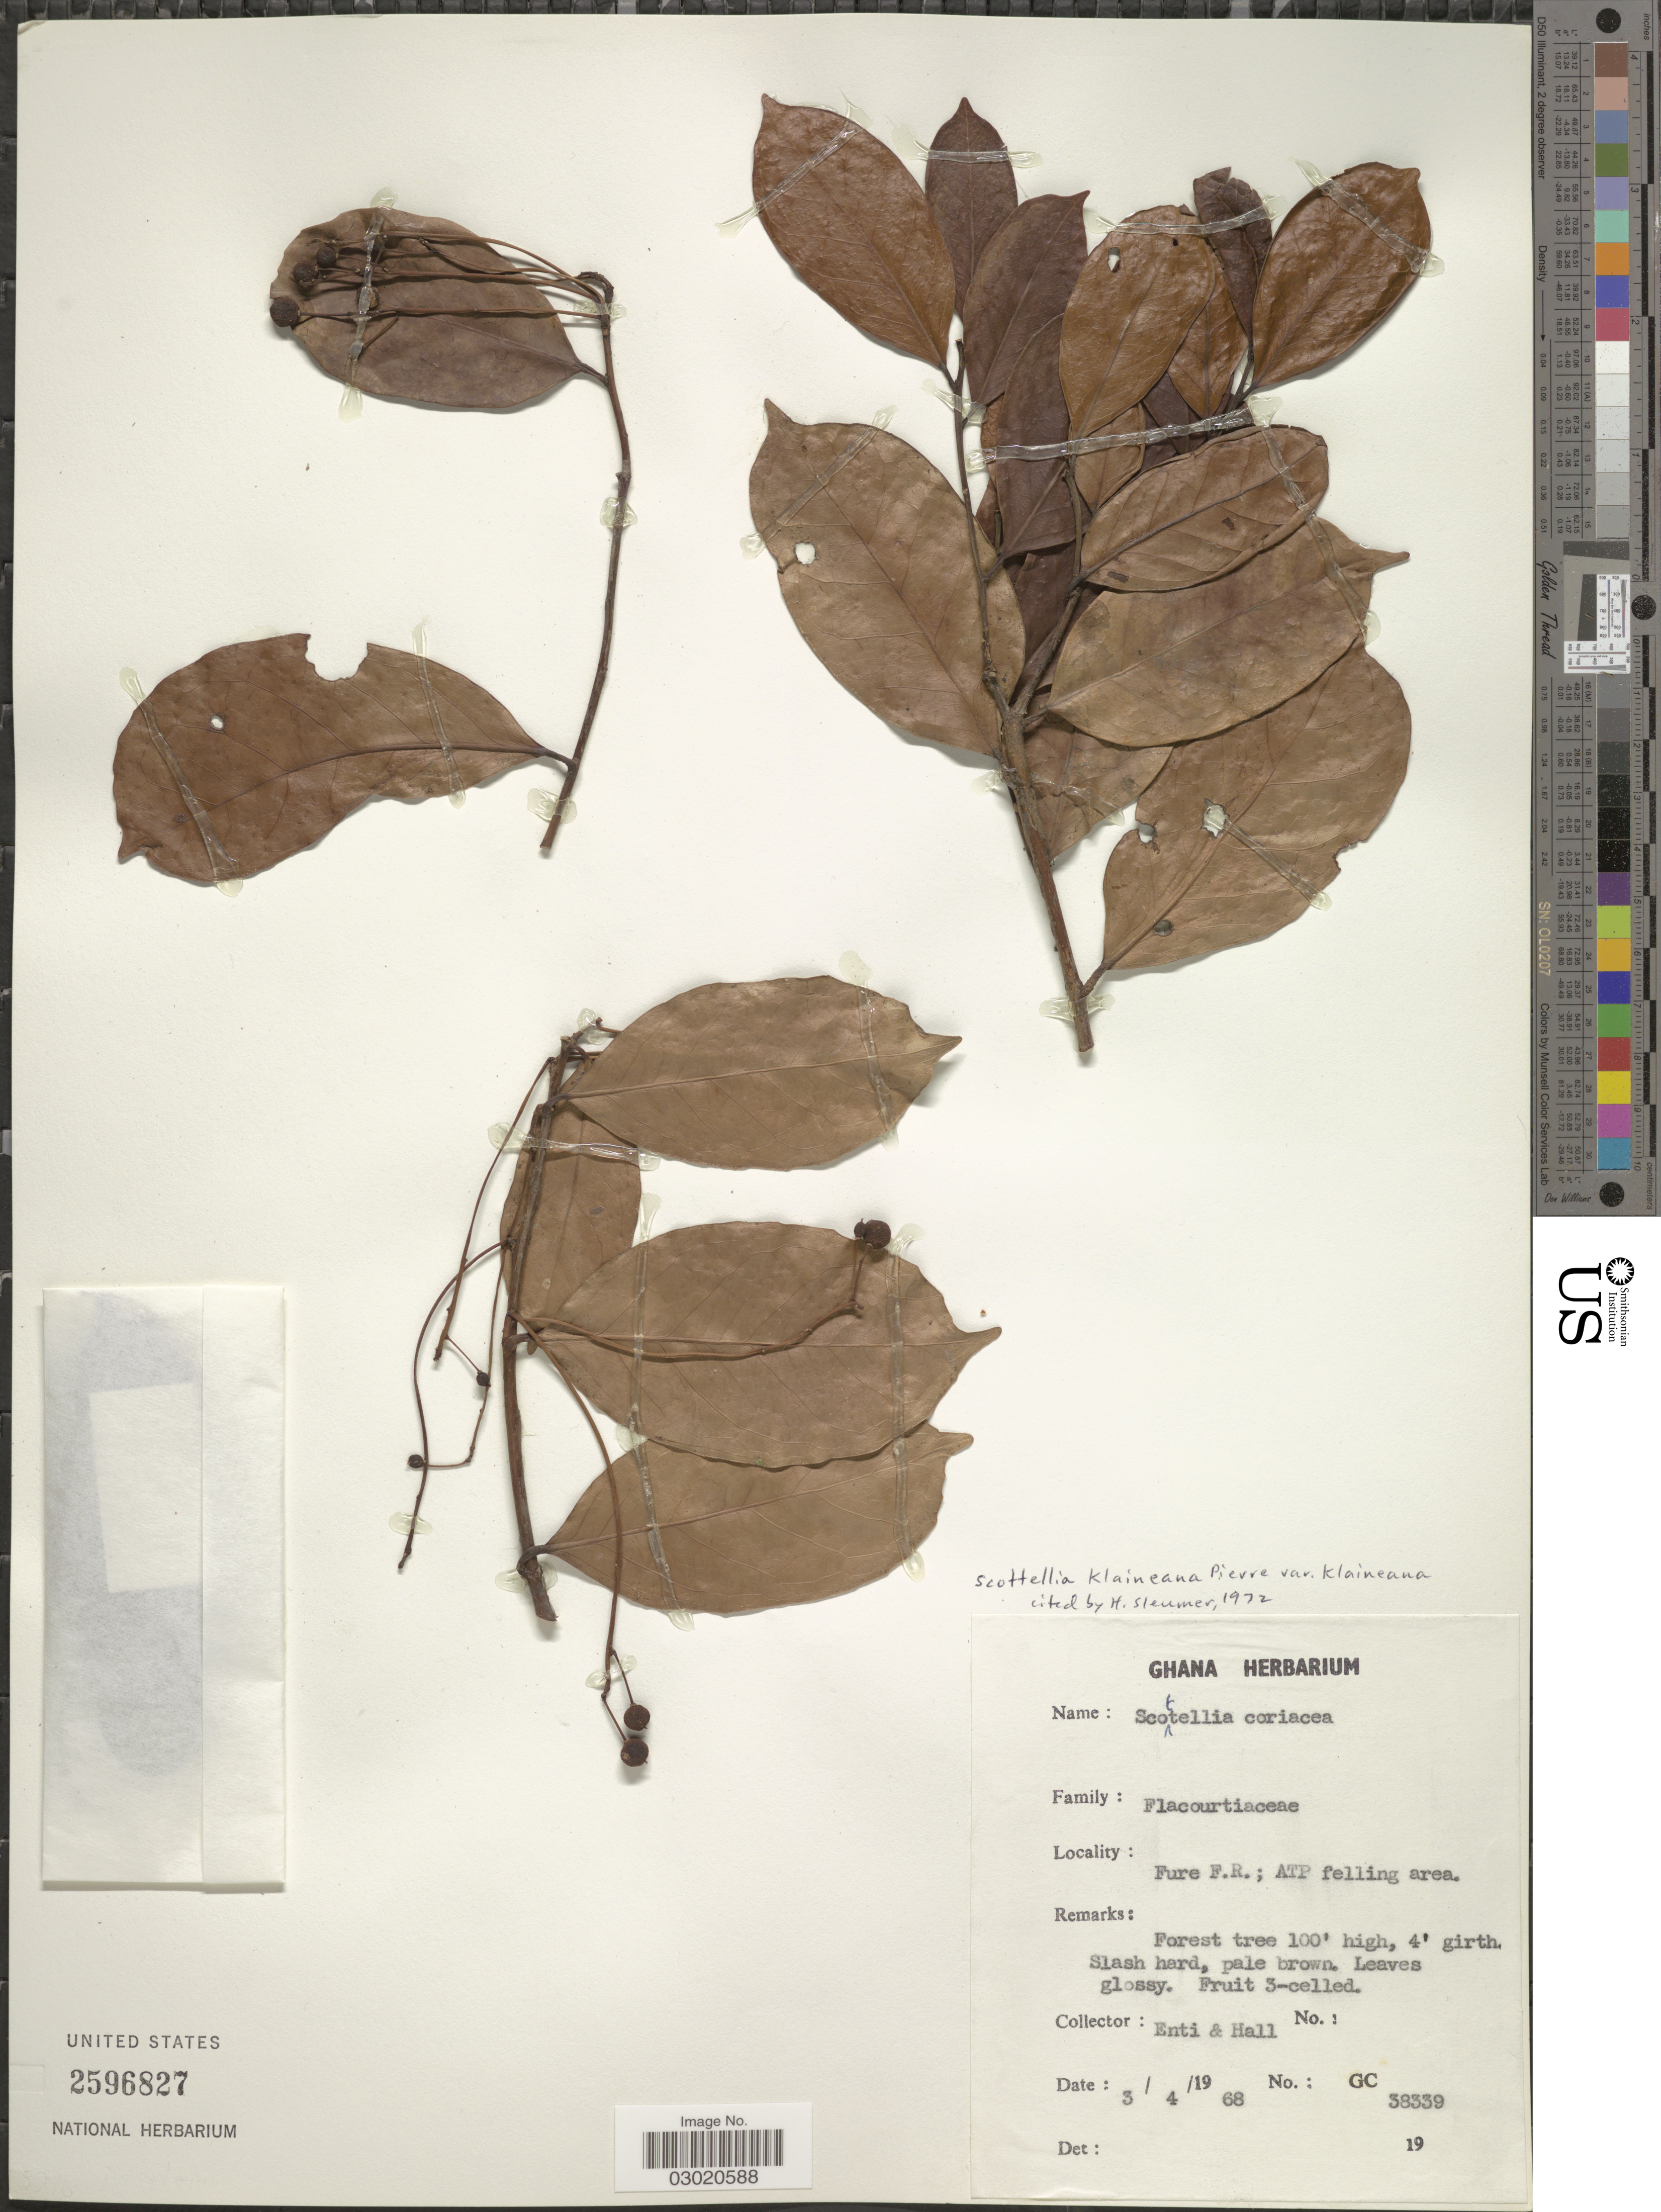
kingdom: Plantae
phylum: Tracheophyta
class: Magnoliopsida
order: Malpighiales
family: Achariaceae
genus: Scottellia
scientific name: Scottellia klaineana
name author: Pierre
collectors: -. Enti & -- Hall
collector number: GC38339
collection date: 1968-04-03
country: Ghana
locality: Fure F.R.; ATP felling area.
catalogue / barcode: US 2596827